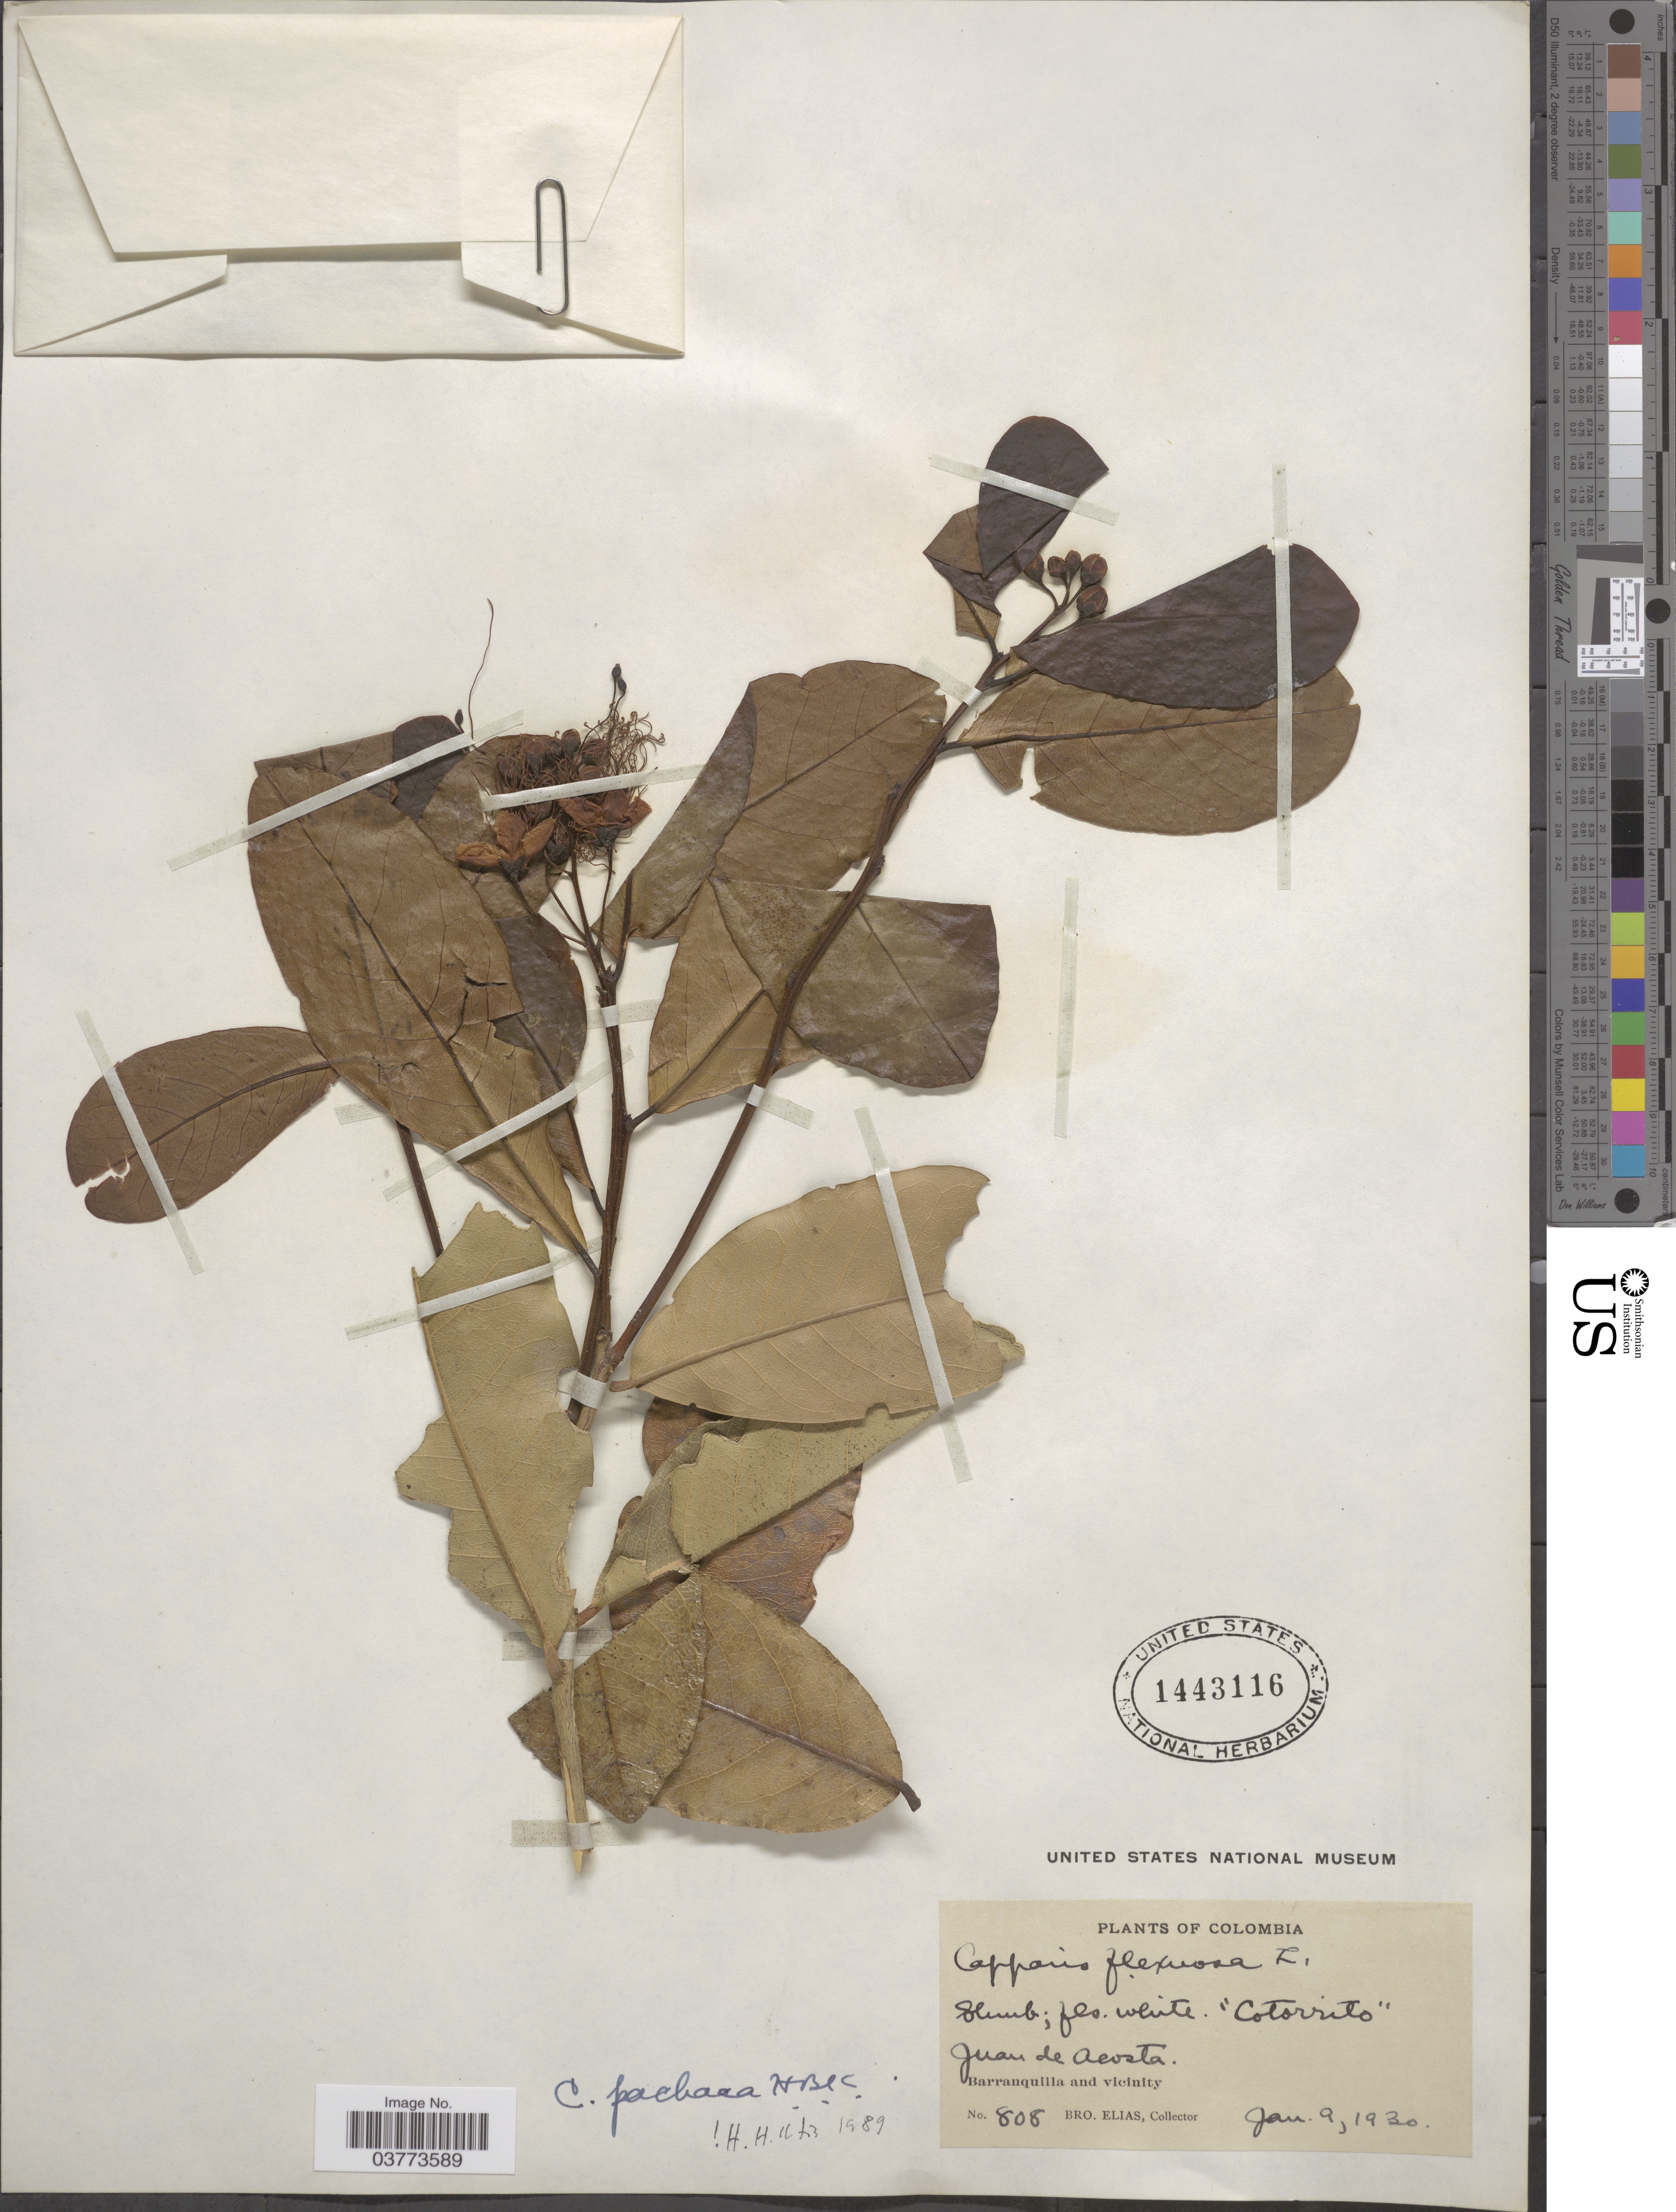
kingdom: Plantae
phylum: Tracheophyta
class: Magnoliopsida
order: Brassicales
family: Capparaceae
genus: Neocapparis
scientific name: Neocapparis pachaca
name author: (Kunth) Cornejo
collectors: Bro. Elias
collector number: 808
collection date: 1930-01-09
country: Colombia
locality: Juan de Acosta. Barranquilla and vicinity.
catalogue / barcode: US 1443116